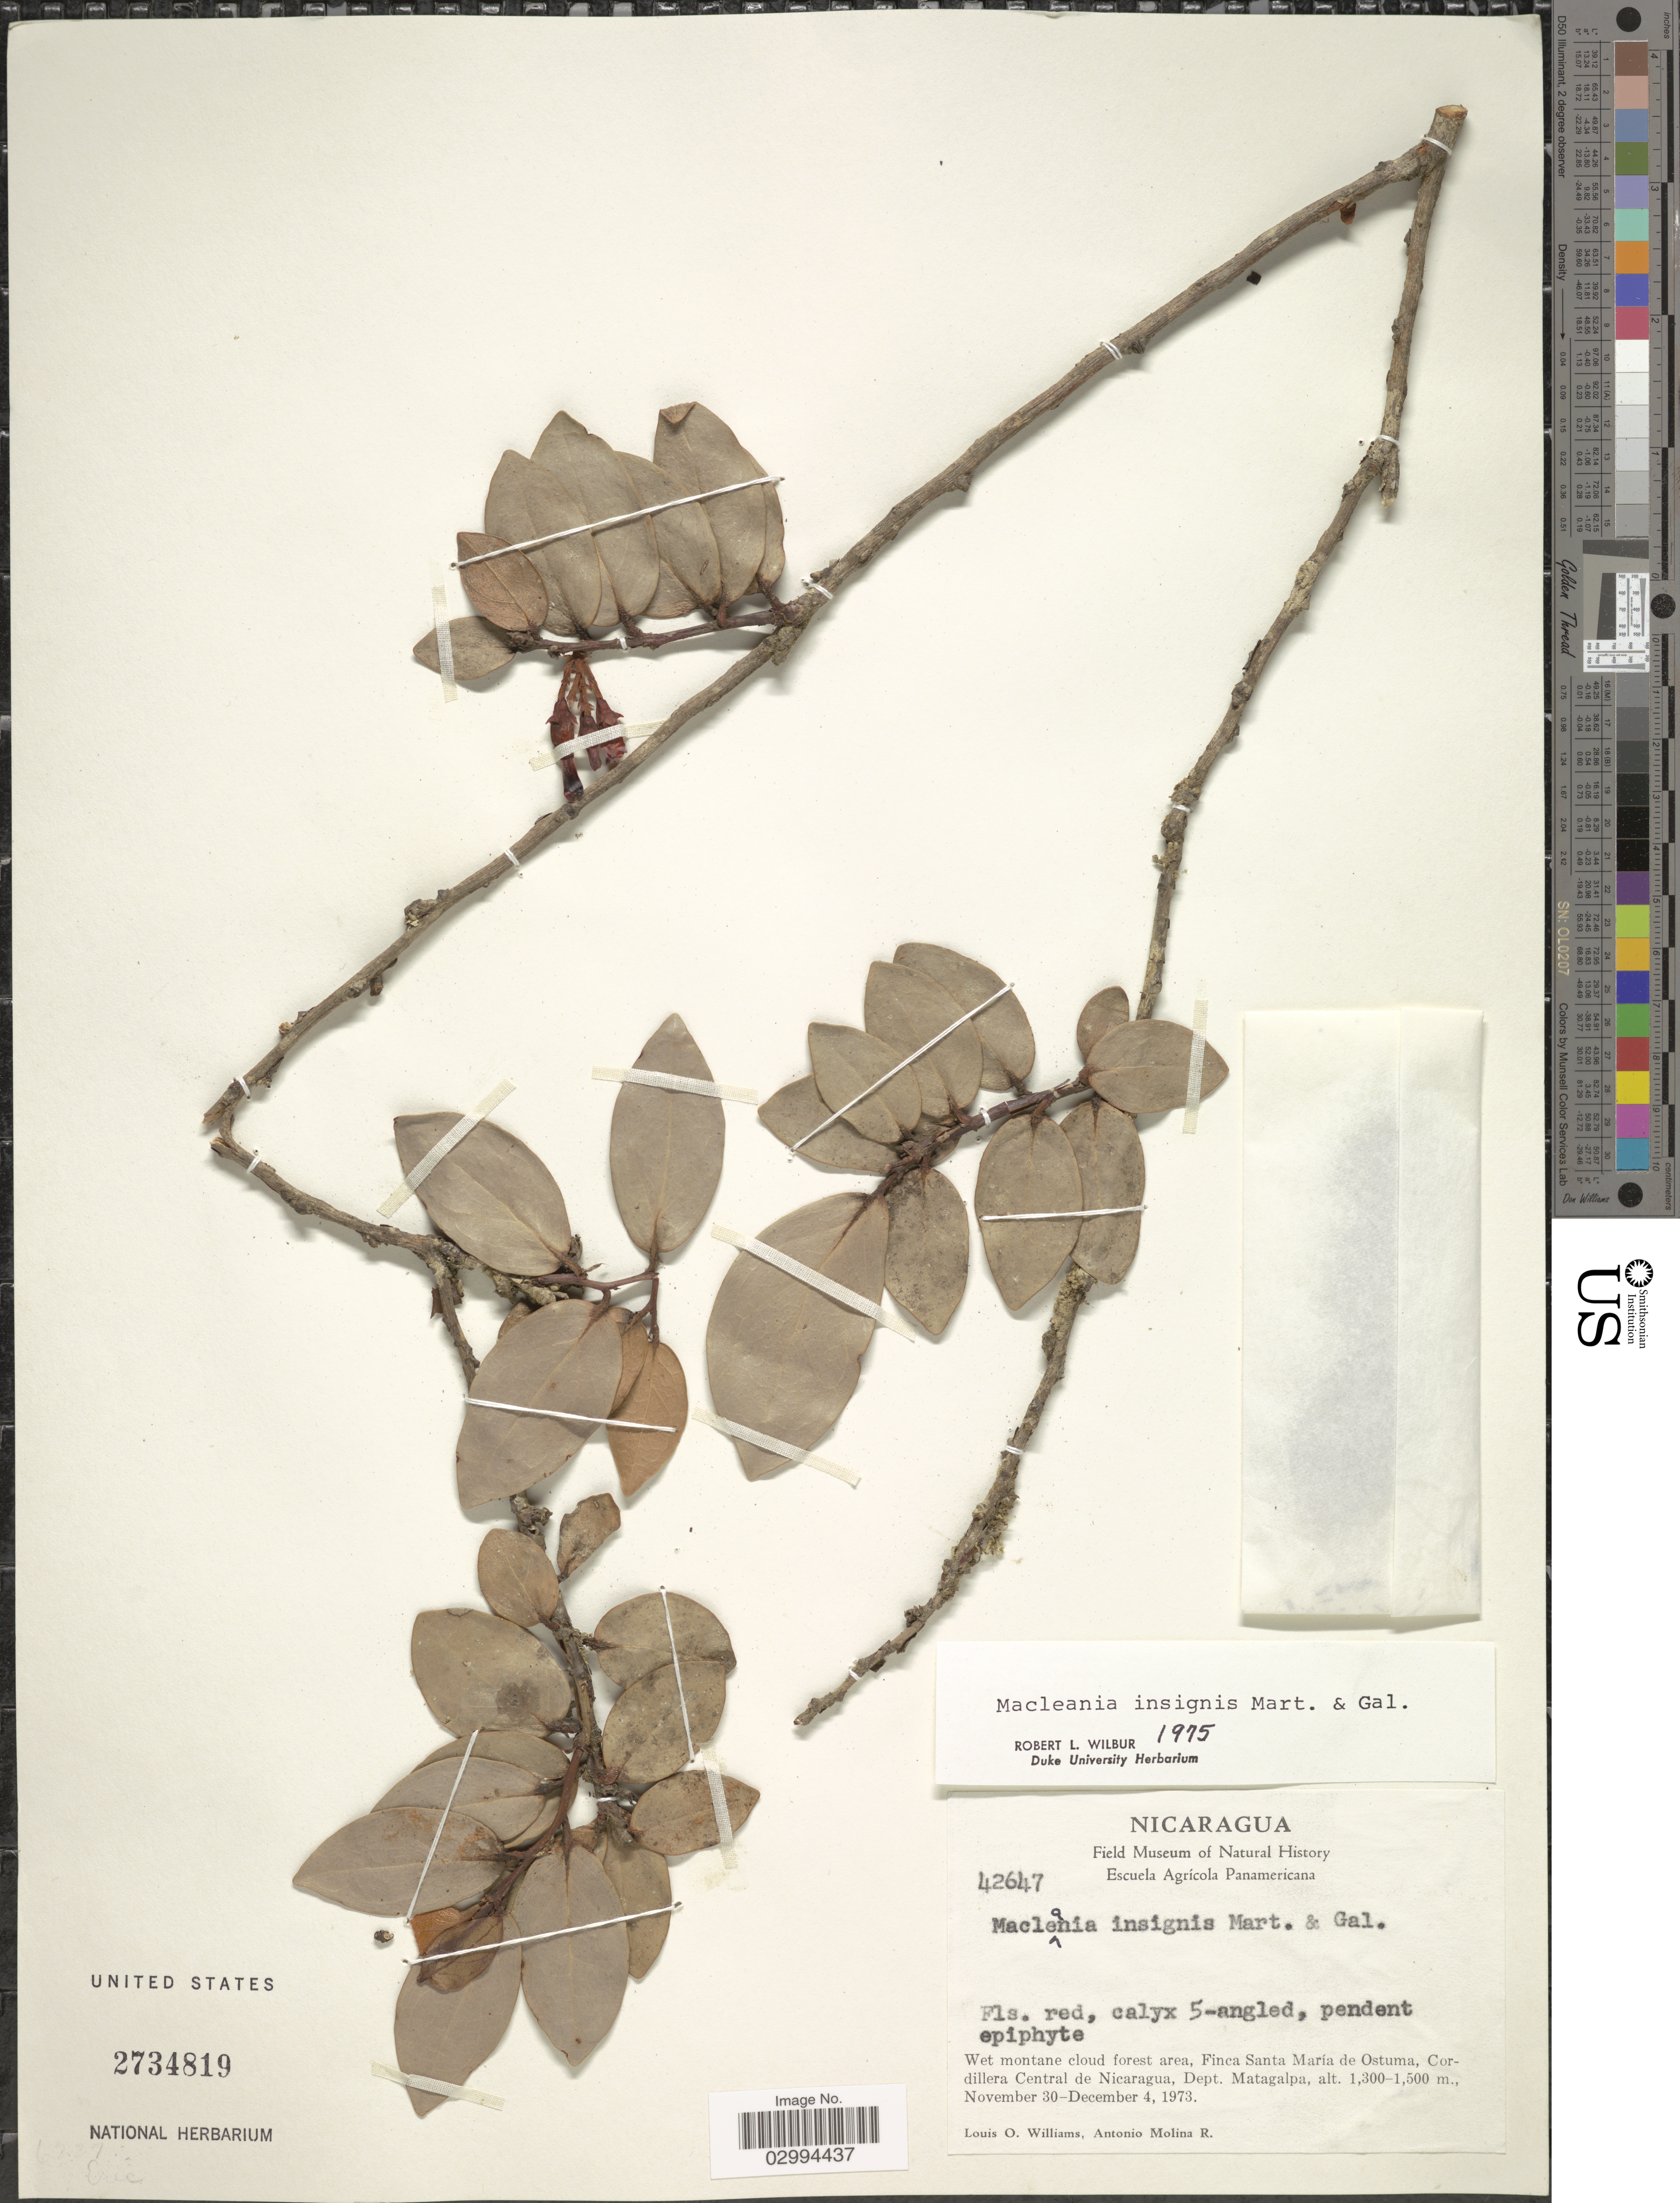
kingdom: Plantae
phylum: Tracheophyta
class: Magnoliopsida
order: Ericales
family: Ericaceae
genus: Macleania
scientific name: Macleania insignis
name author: M. Martens & Galeotti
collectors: L. O. Williams & A. Molina R.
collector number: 42647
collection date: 1973-11-30/1973-12-04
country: Nicaragua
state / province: Matagalpa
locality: Finca Santa María de Ostuma, Cordillera Central de Nicaragua, Dept. Matagalpa.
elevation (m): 1300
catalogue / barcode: US 2734819